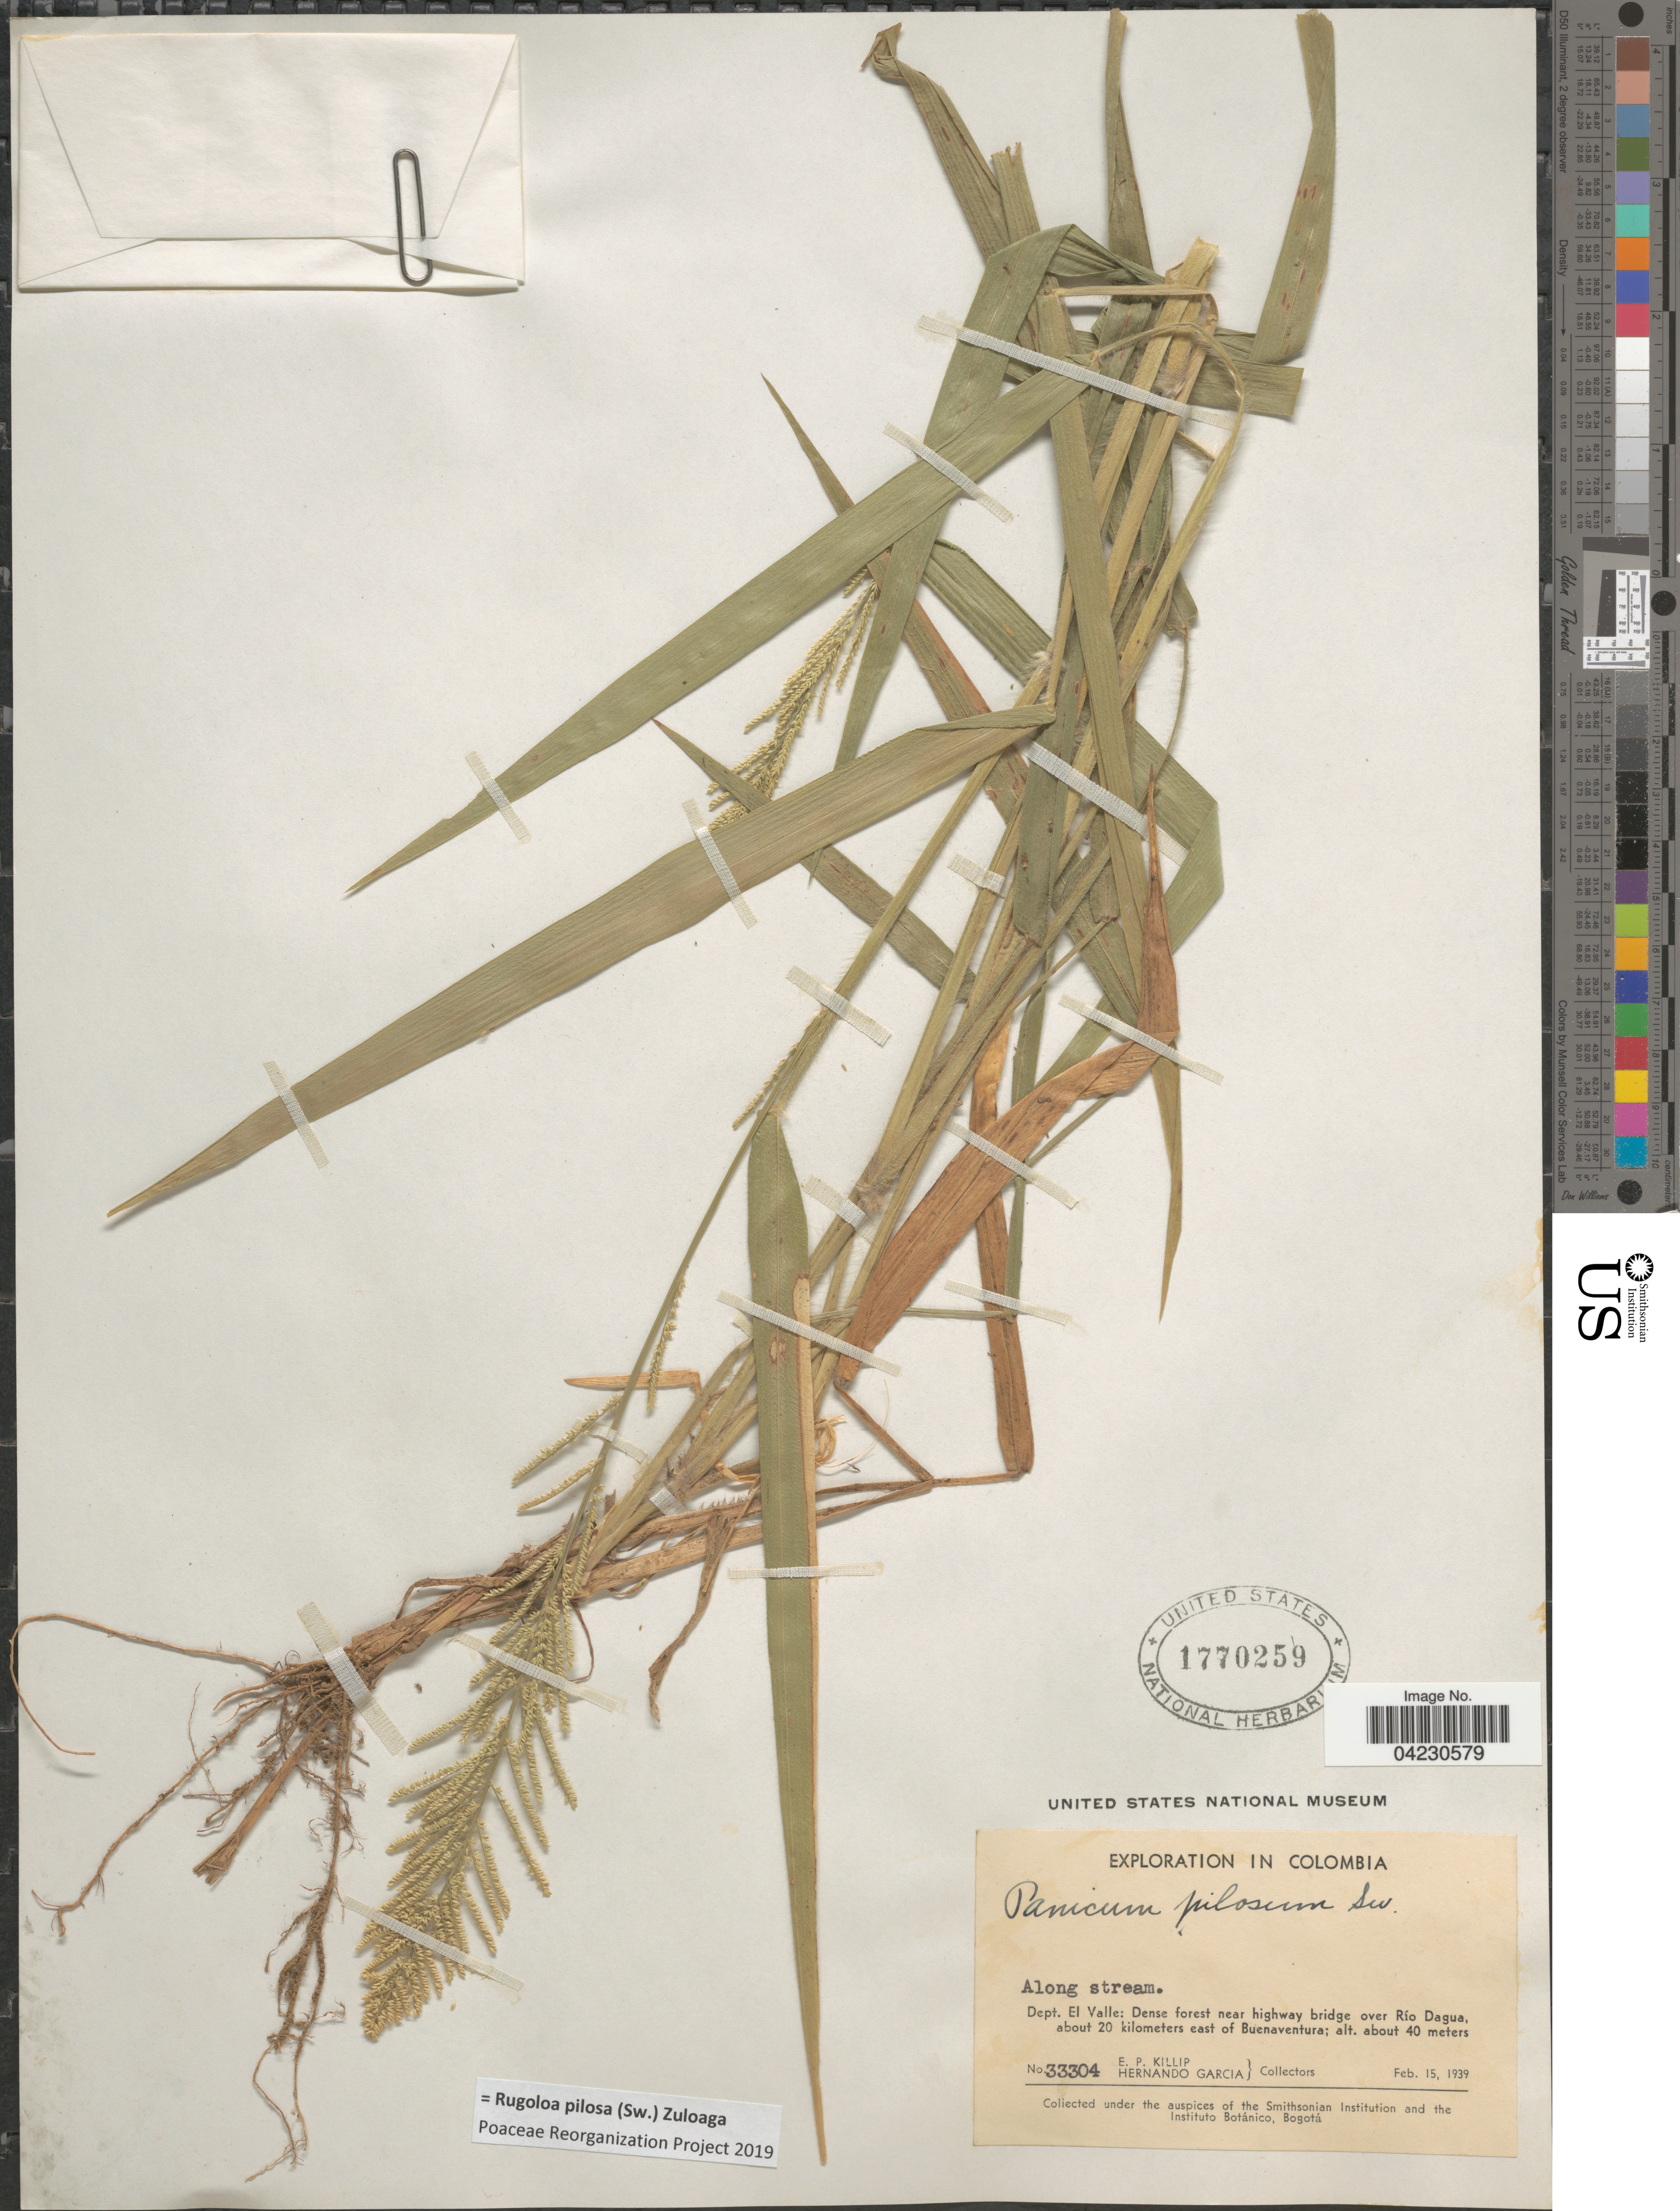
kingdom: Plantae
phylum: Tracheophyta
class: Liliopsida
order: Poales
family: Poaceae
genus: Rugoloa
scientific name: Rugoloa pilosa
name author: (Sw.) Zuloaga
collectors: E. P. Killip & H. Garcia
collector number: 33304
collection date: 1939-02-15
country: Colombia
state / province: Valle del Cauca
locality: Exploration in Colombia. Dept. El Valle: Dense forest near highway bridge over Río Dagua, about 20 kilometers east of Buenaventura.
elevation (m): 40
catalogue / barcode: US 1770259